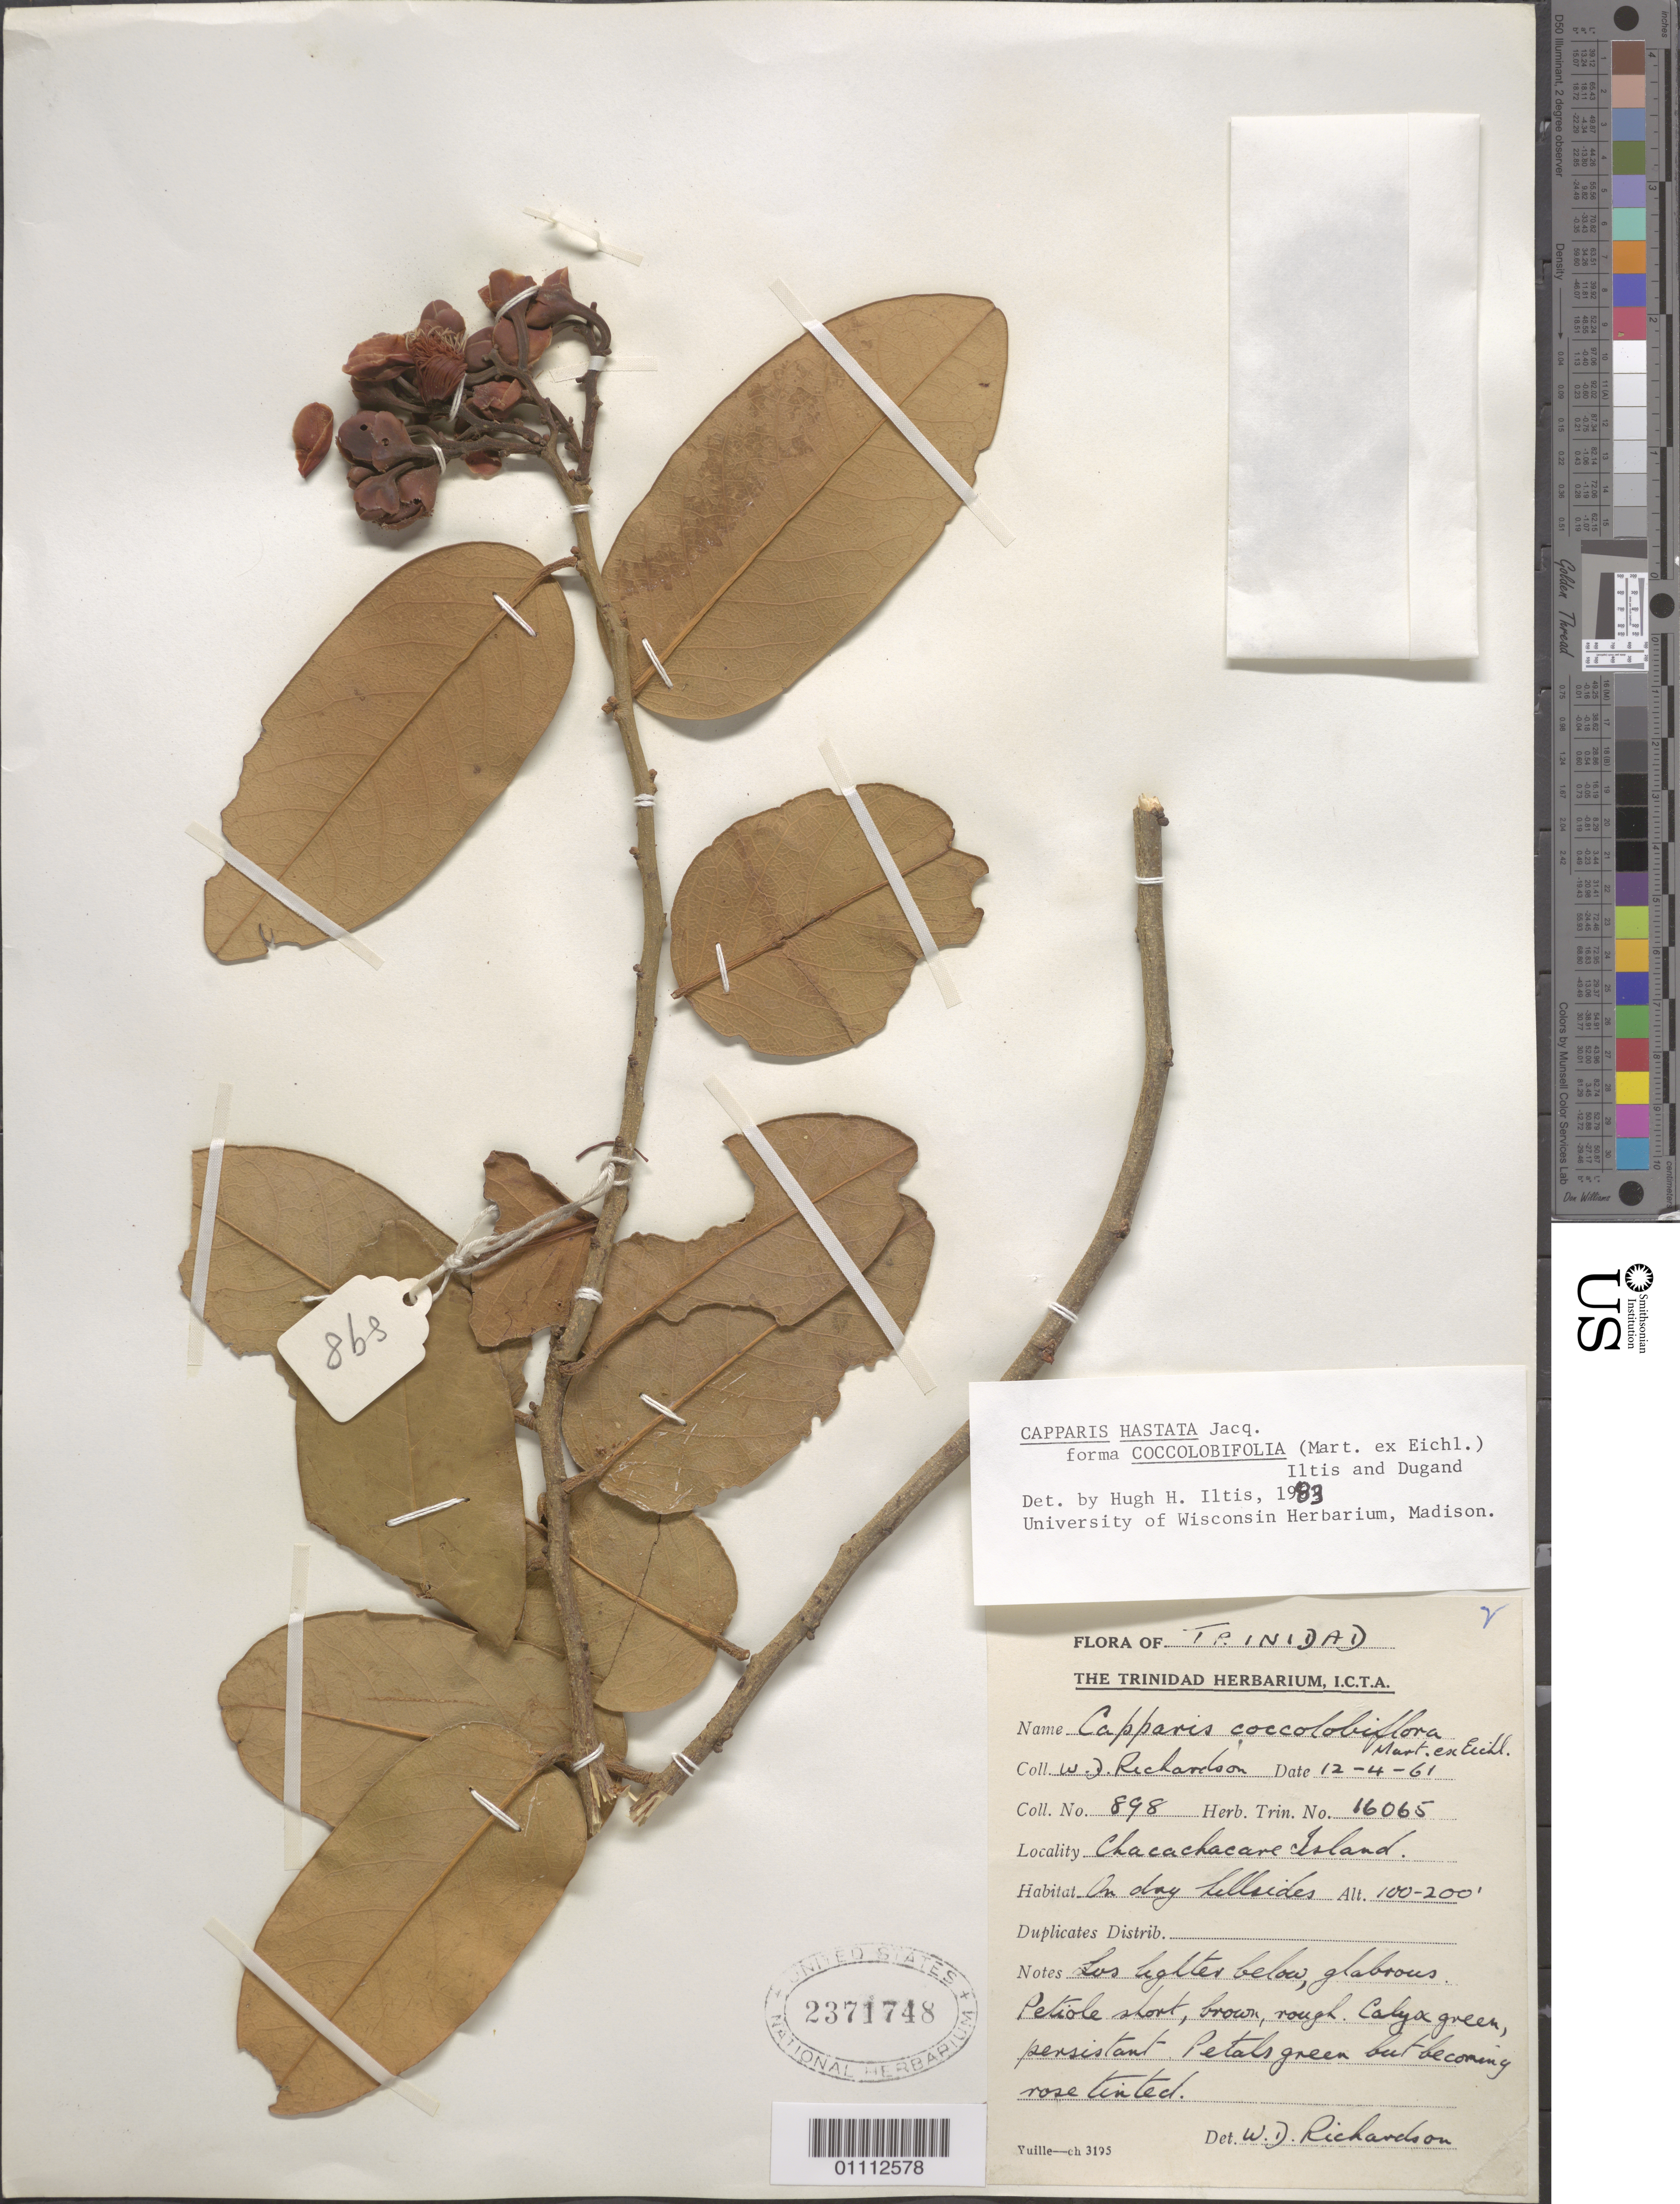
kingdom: Plantae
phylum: Tracheophyta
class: Magnoliopsida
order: Brassicales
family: Capparaceae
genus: Cynophalla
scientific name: Cynophalla hastata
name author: (Jacq.) J. Presl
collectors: W. D. Richardson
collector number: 898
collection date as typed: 12 Apr 1961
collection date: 1961-04-12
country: Trinidad and Tobago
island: Chacachacare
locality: On day hillsides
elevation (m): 100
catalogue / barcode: US 2371748